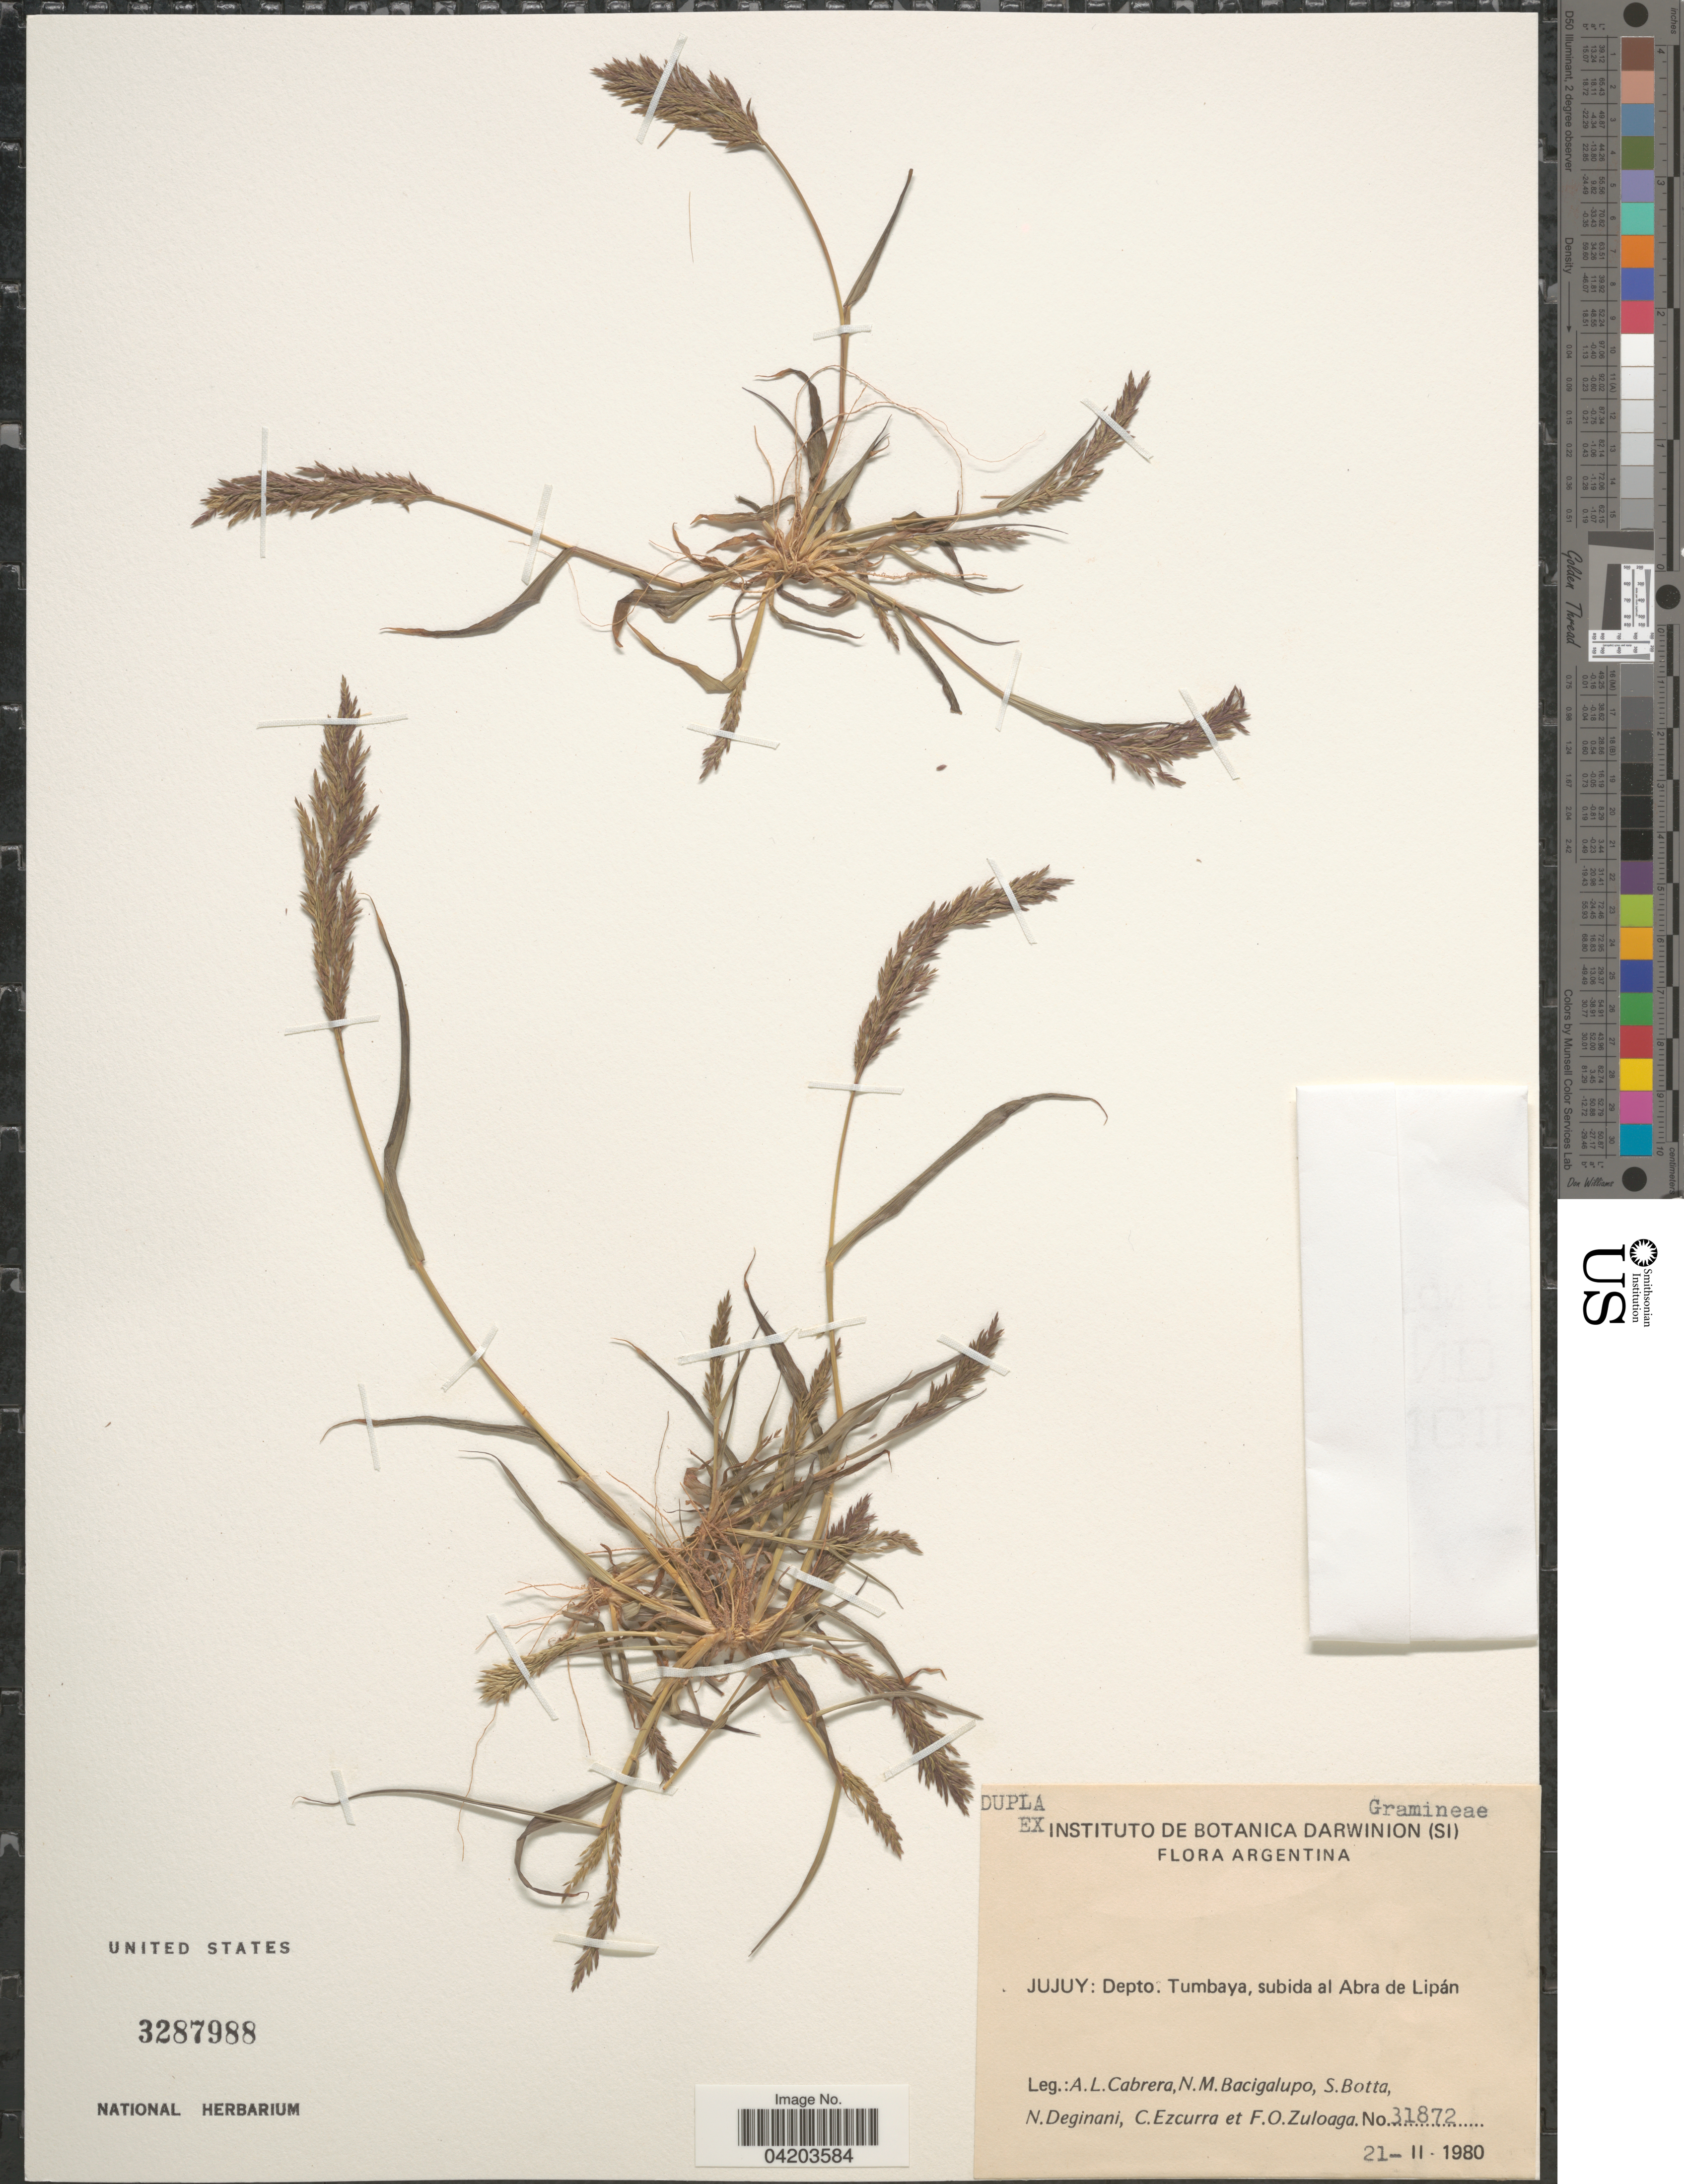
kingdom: Plantae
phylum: Tracheophyta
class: Liliopsida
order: Poales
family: Poaceae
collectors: A. L. Cabrera, N. M. Bacigalupo, S. Botta, N. Deginani & et al.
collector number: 31872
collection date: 1980-02-21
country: Argentina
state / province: Jujuy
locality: Depto. Tumbaya, subida al Abra de Lipán.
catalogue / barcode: US 3287988